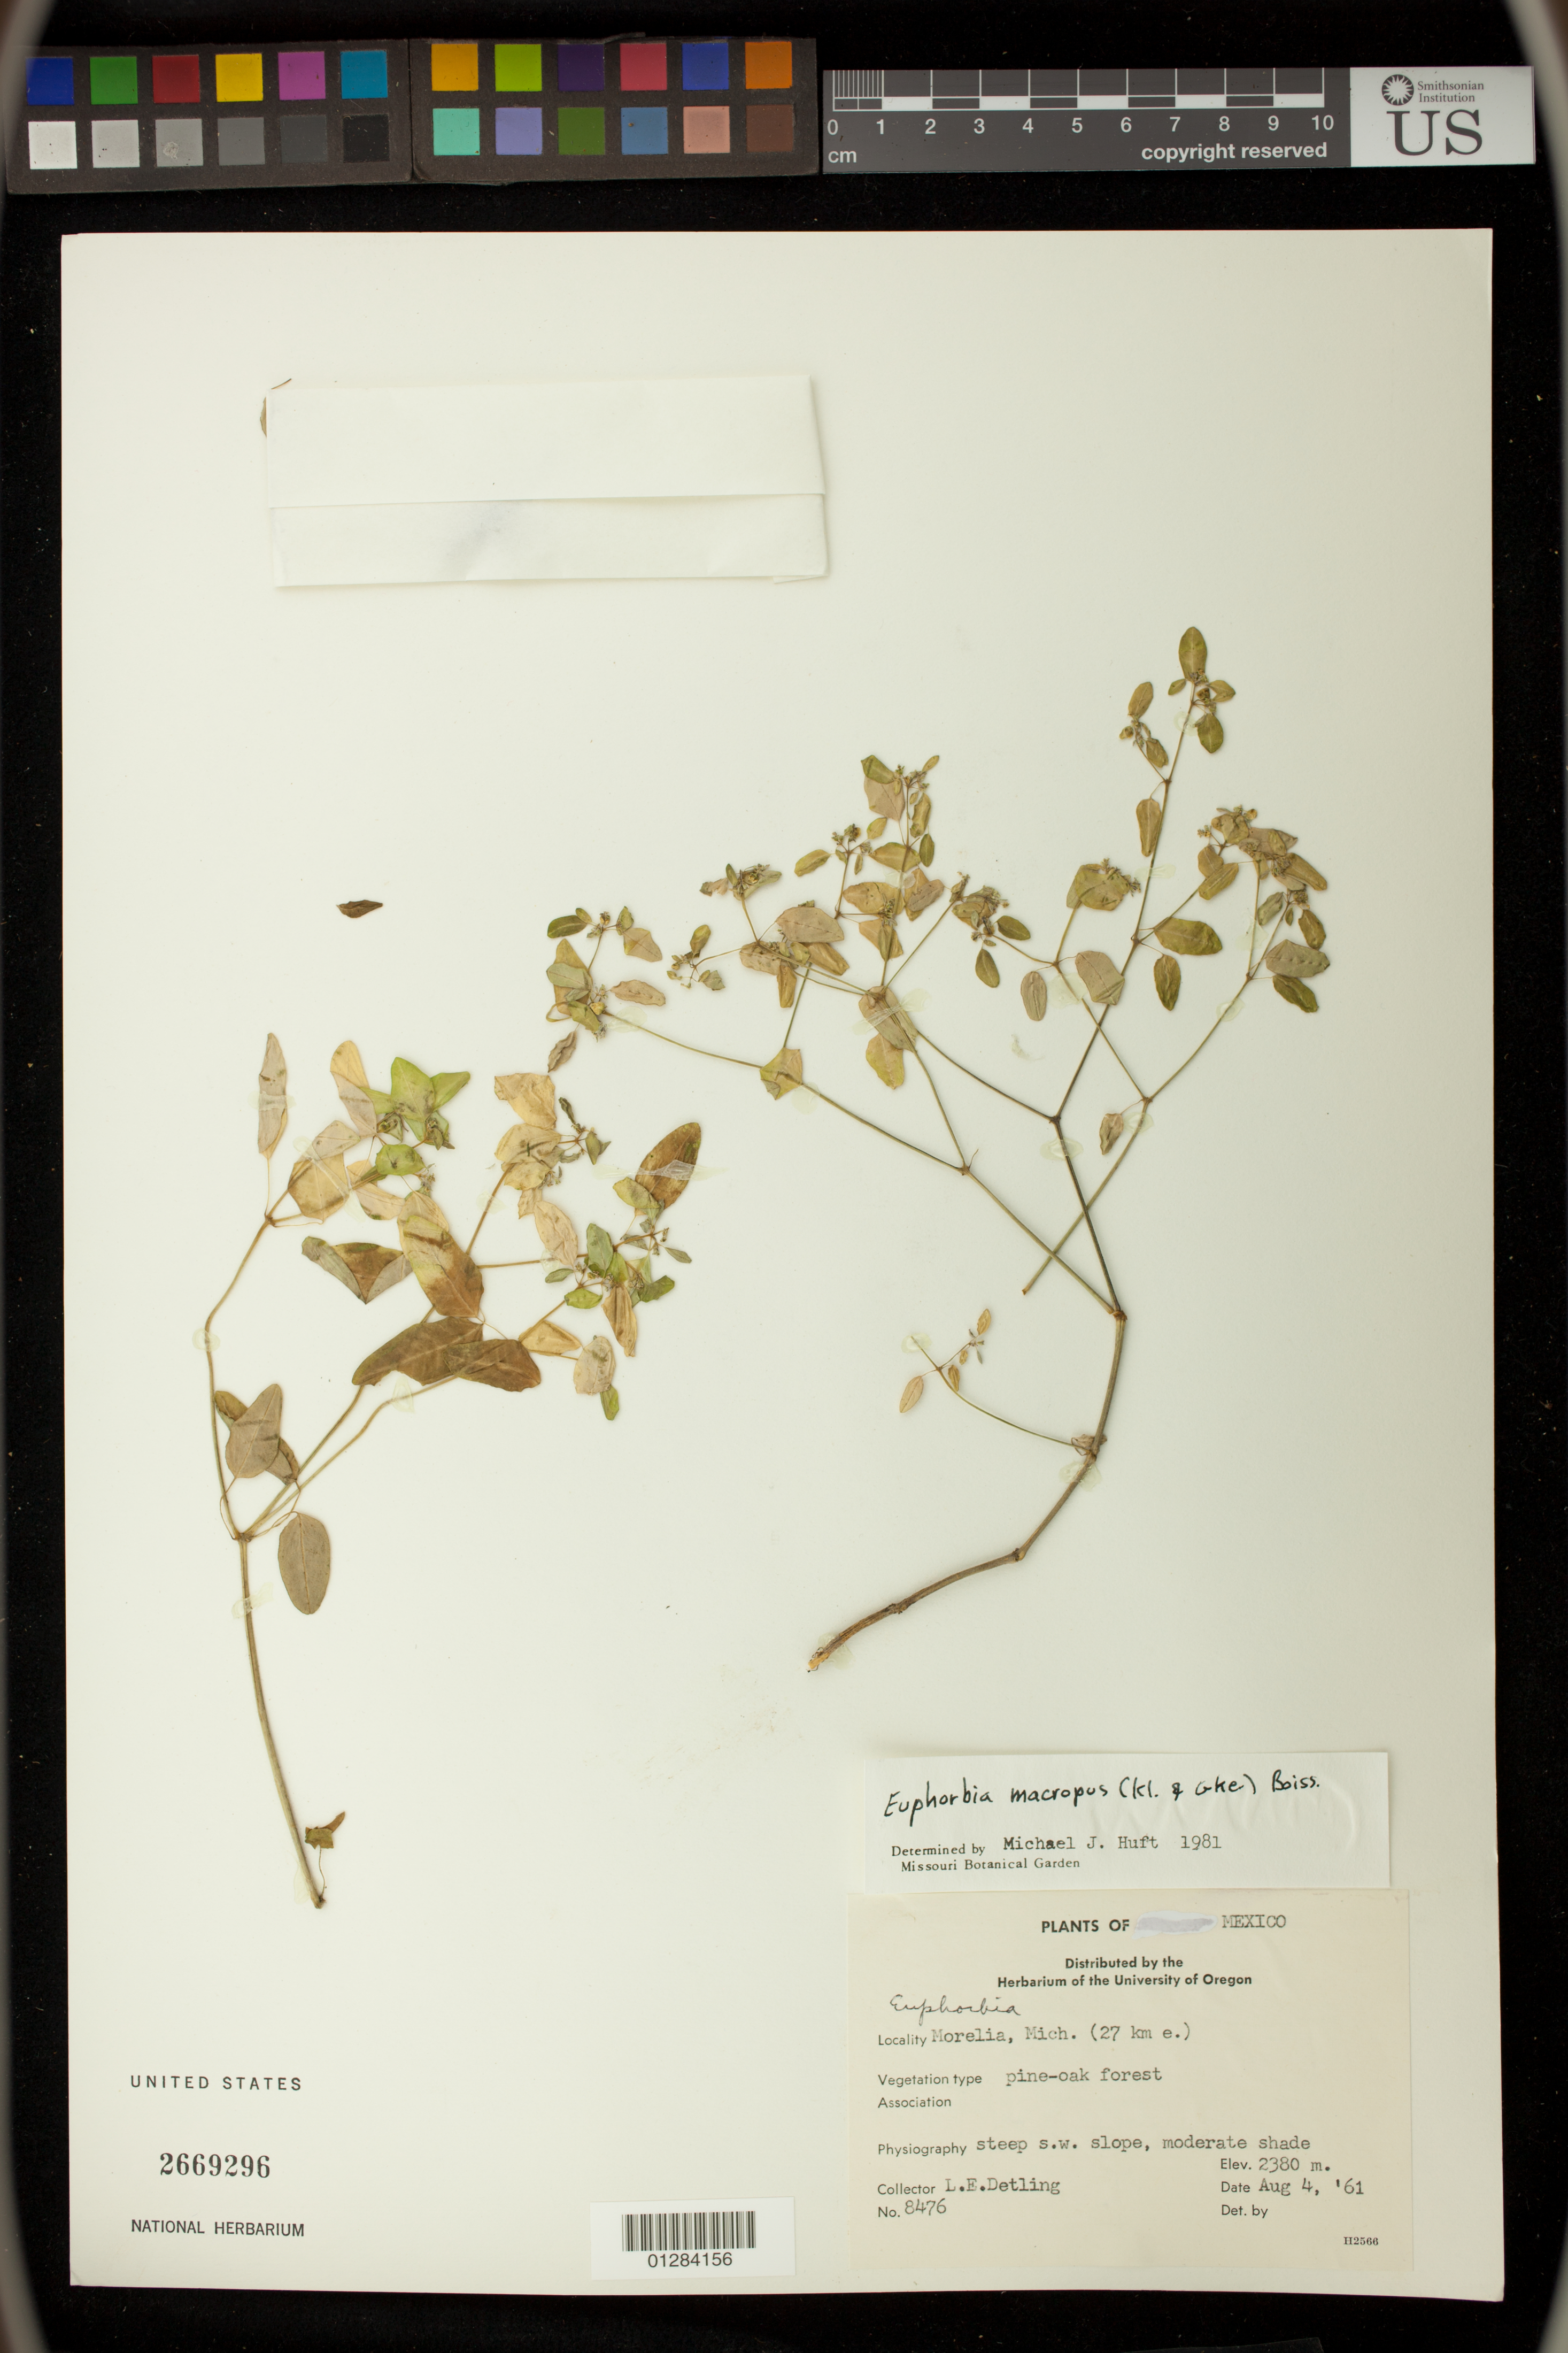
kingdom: Plantae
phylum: Tracheophyta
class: Magnoliopsida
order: Malpighiales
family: Euphorbiaceae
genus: Euphorbia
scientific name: Euphorbia macropus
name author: (Klotzsch & Garcke) Boiss.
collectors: L. E. Detling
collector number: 8476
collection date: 1961-08-04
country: Mexico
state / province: Michoacán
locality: Morelia (27 km e.)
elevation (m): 2380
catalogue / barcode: US 2669296